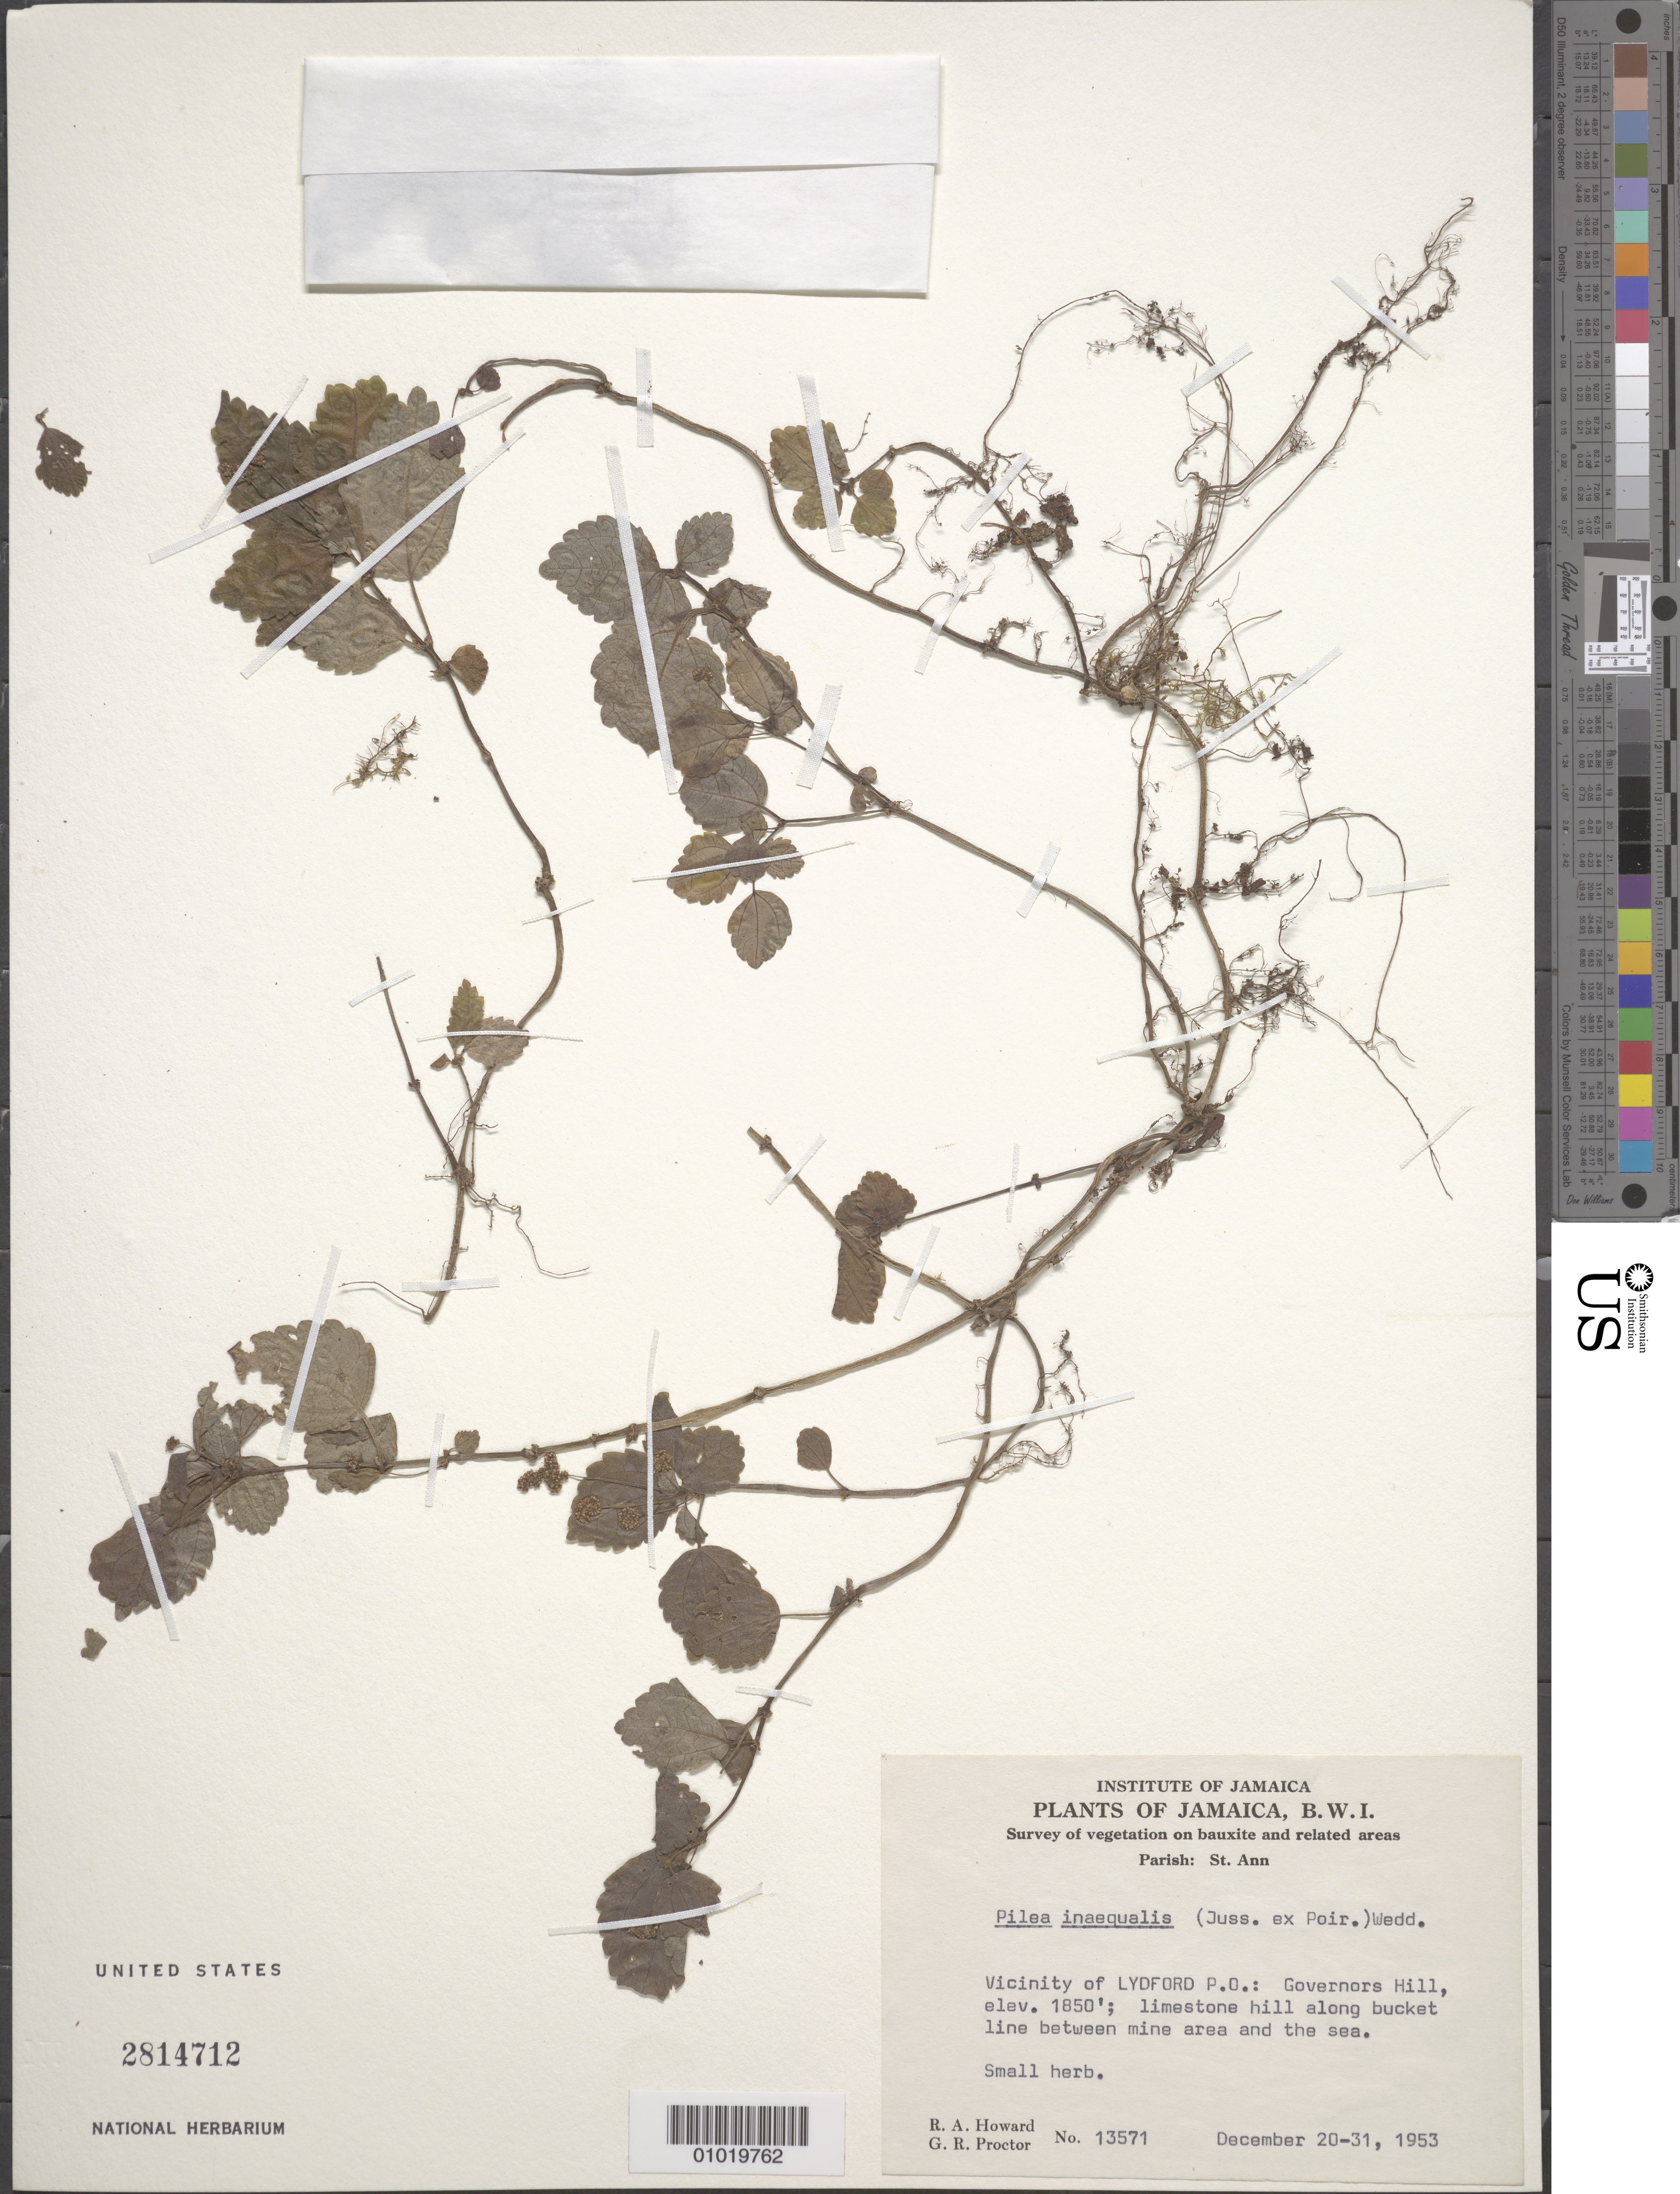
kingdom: Plantae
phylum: Tracheophyta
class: Magnoliopsida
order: Rosales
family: Urticaceae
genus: Pilea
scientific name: Pilea inaequalis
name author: (Juss. ex Poir.) Wedd.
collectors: R. A. Howard & G. R. Proctor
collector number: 13571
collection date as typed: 20 Dec 1953 to 31 Dec 1953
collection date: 1953-12-20/1953-12-31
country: Jamaica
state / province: Saint Ann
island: Jamaica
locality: Vicinity of Lydford P.O.: Governors Hill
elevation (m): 564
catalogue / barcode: US 2814712